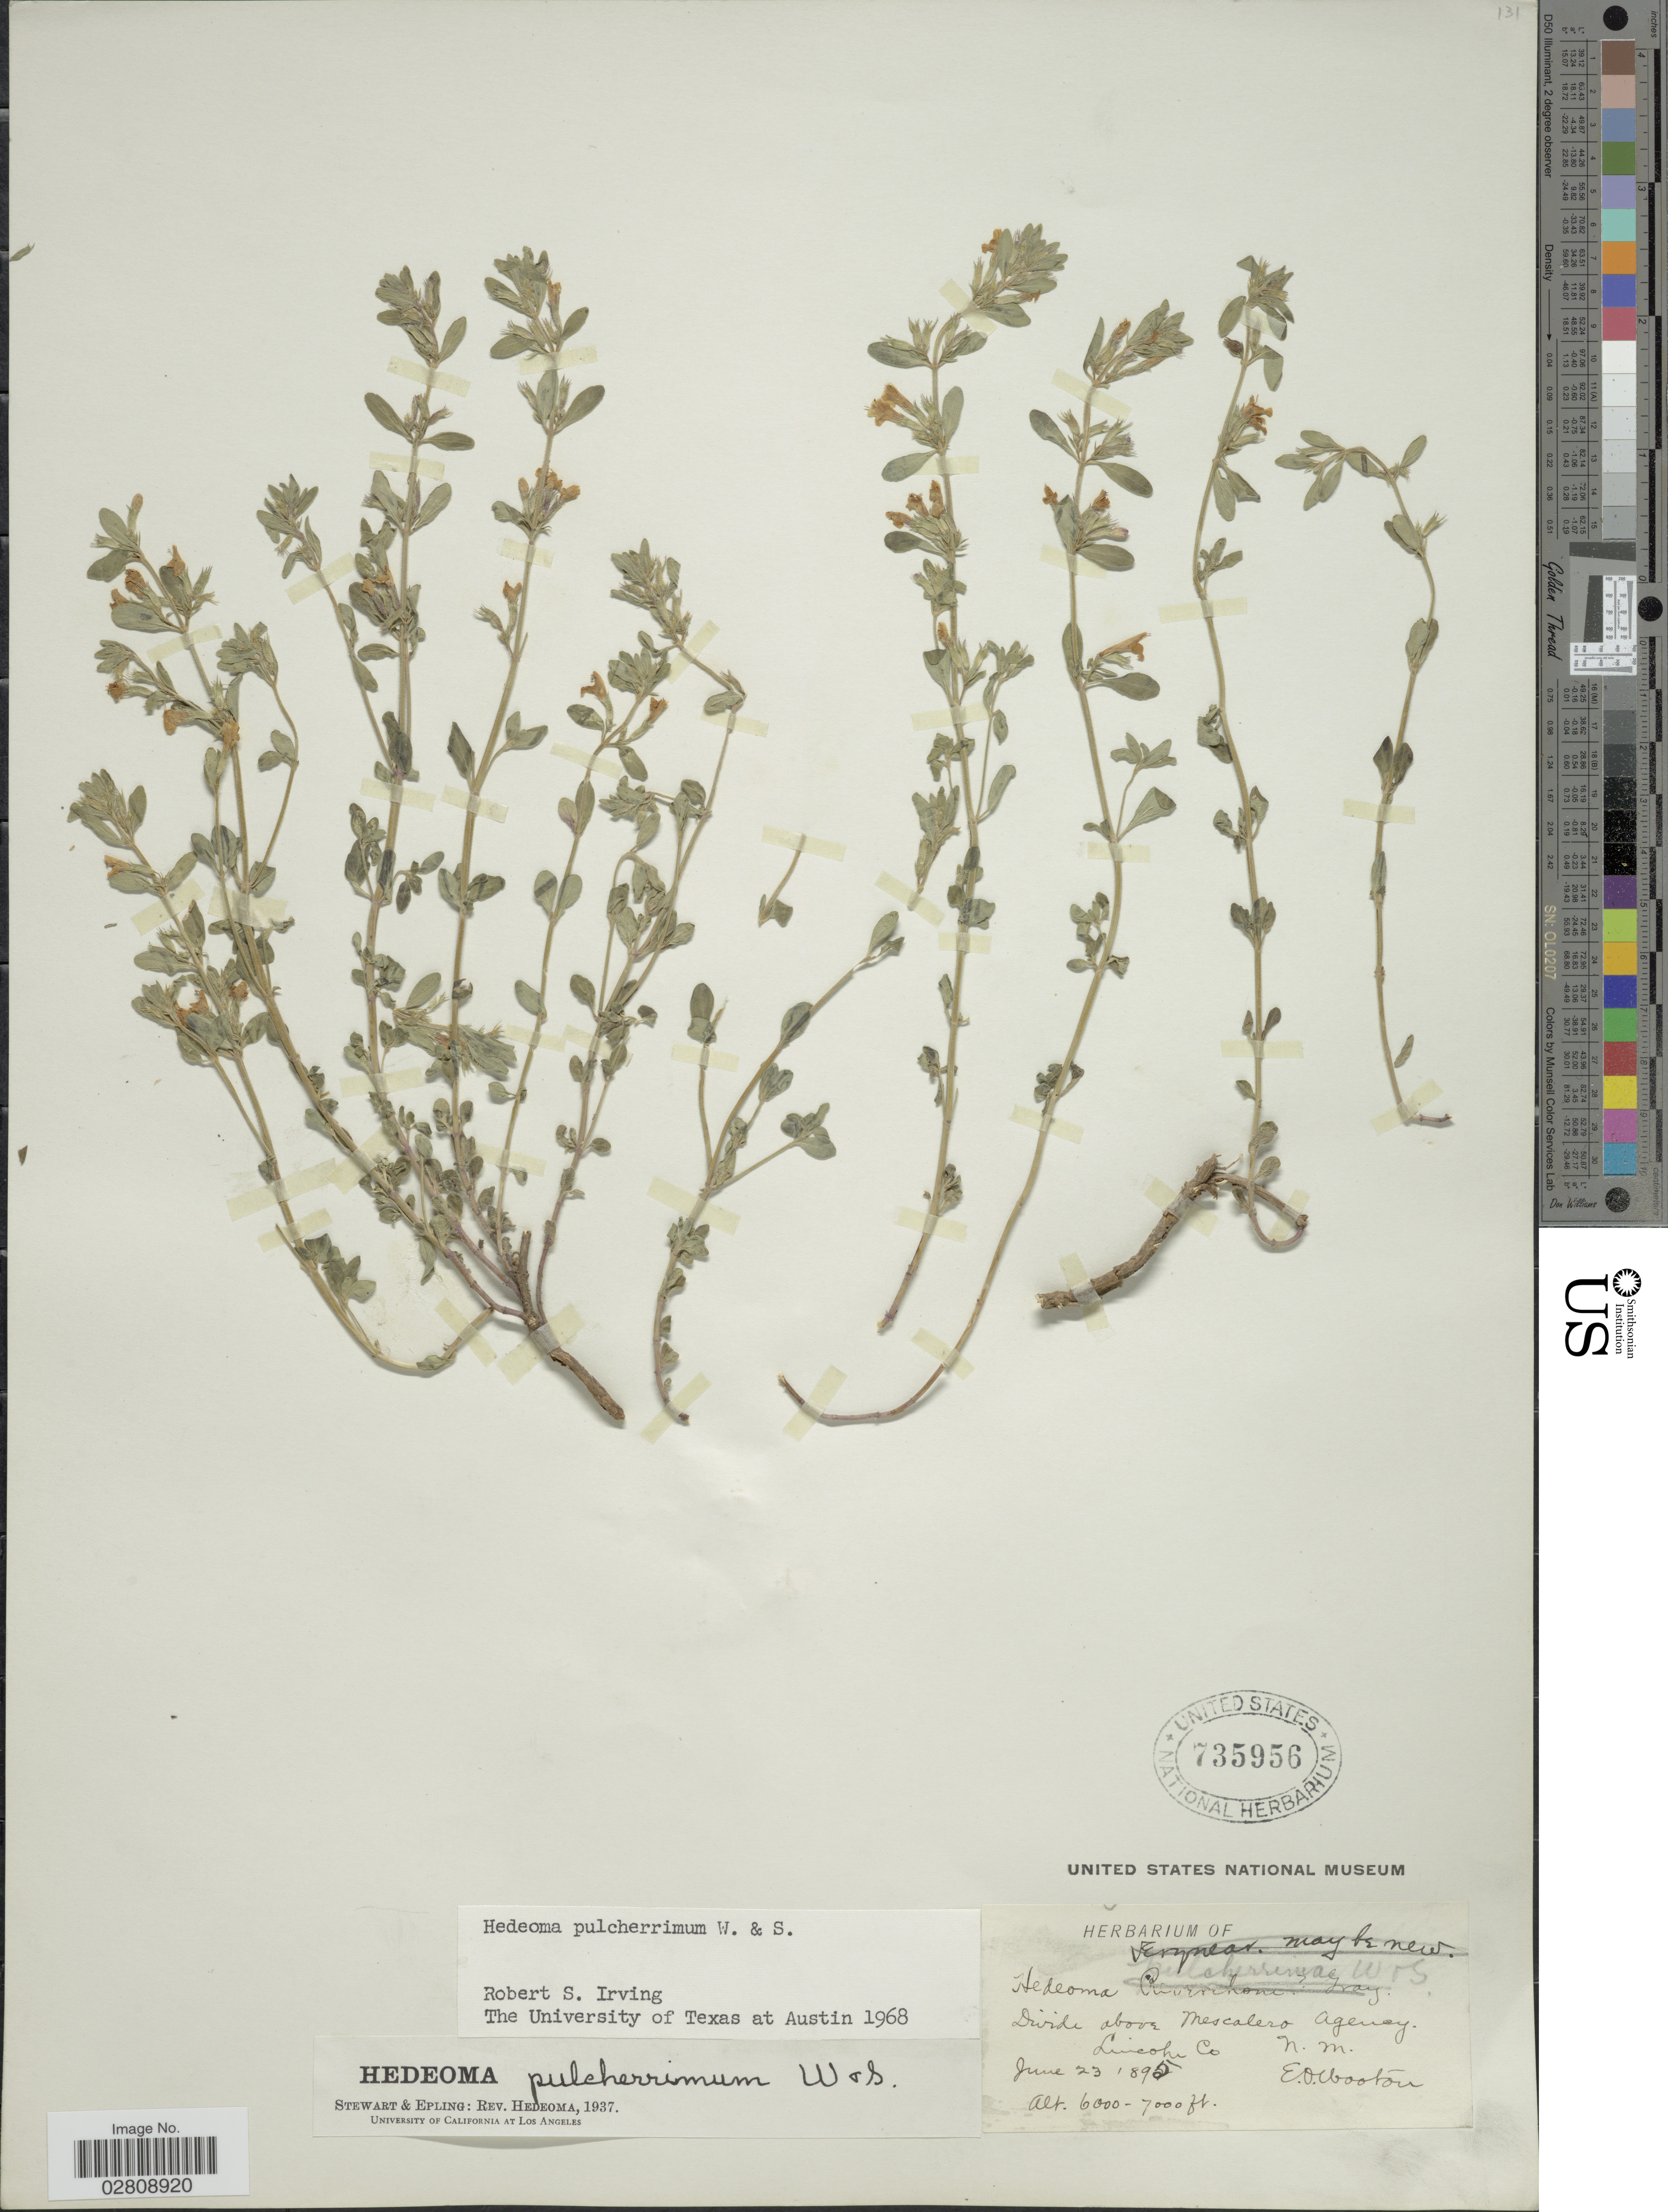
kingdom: Plantae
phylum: Tracheophyta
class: Magnoliopsida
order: Lamiales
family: Lamiaceae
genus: Hedeoma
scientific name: Hedeoma pulcherrima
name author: Wooton & Standl.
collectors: E. O. Wooton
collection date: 1895-06-23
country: United States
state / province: New Mexico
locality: Divide above Mescalero Agency. Lincoln Co.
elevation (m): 1829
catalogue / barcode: US 735956